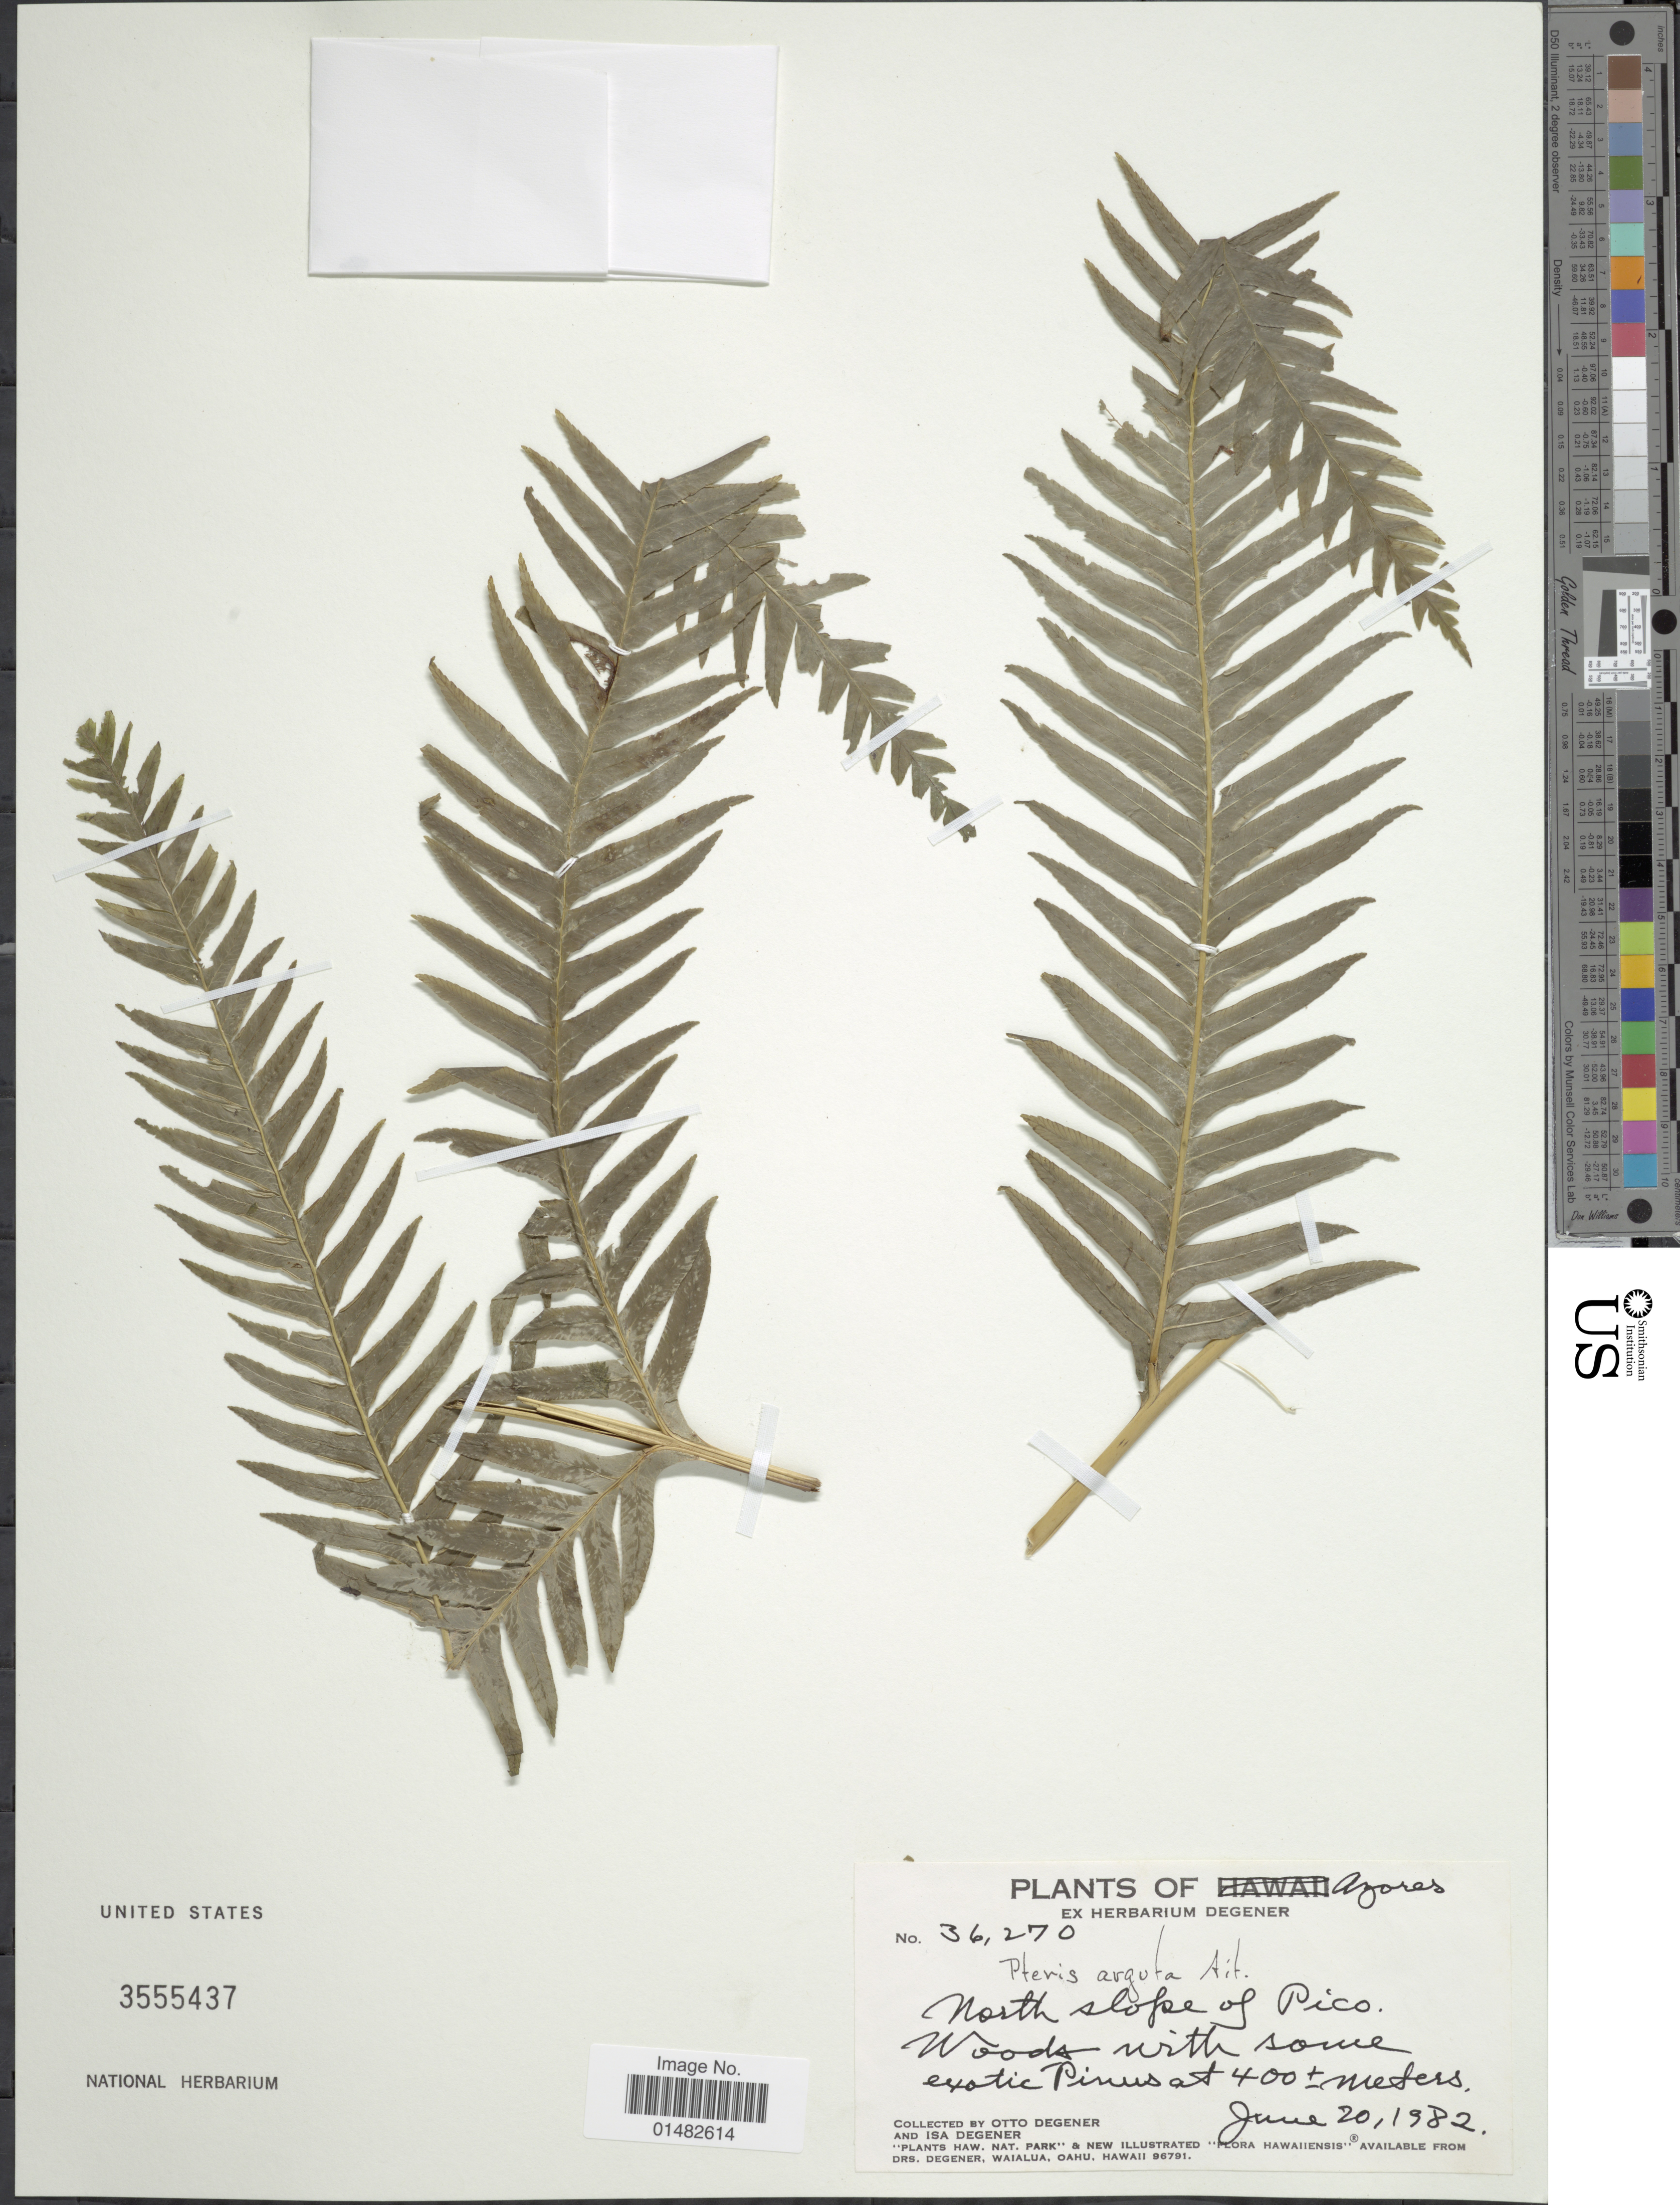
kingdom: Plantae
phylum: Tracheophyta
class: Polypodiopsida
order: Polypodiales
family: Pteridaceae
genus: Pteris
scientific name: Pteris arguta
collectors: O. Degener & I. Degener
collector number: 36270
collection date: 1982-06-20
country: Portugal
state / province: Azores (Aut. Reg.)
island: Pico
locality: The Azores, North slope of Pico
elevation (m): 400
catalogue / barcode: US 3555437